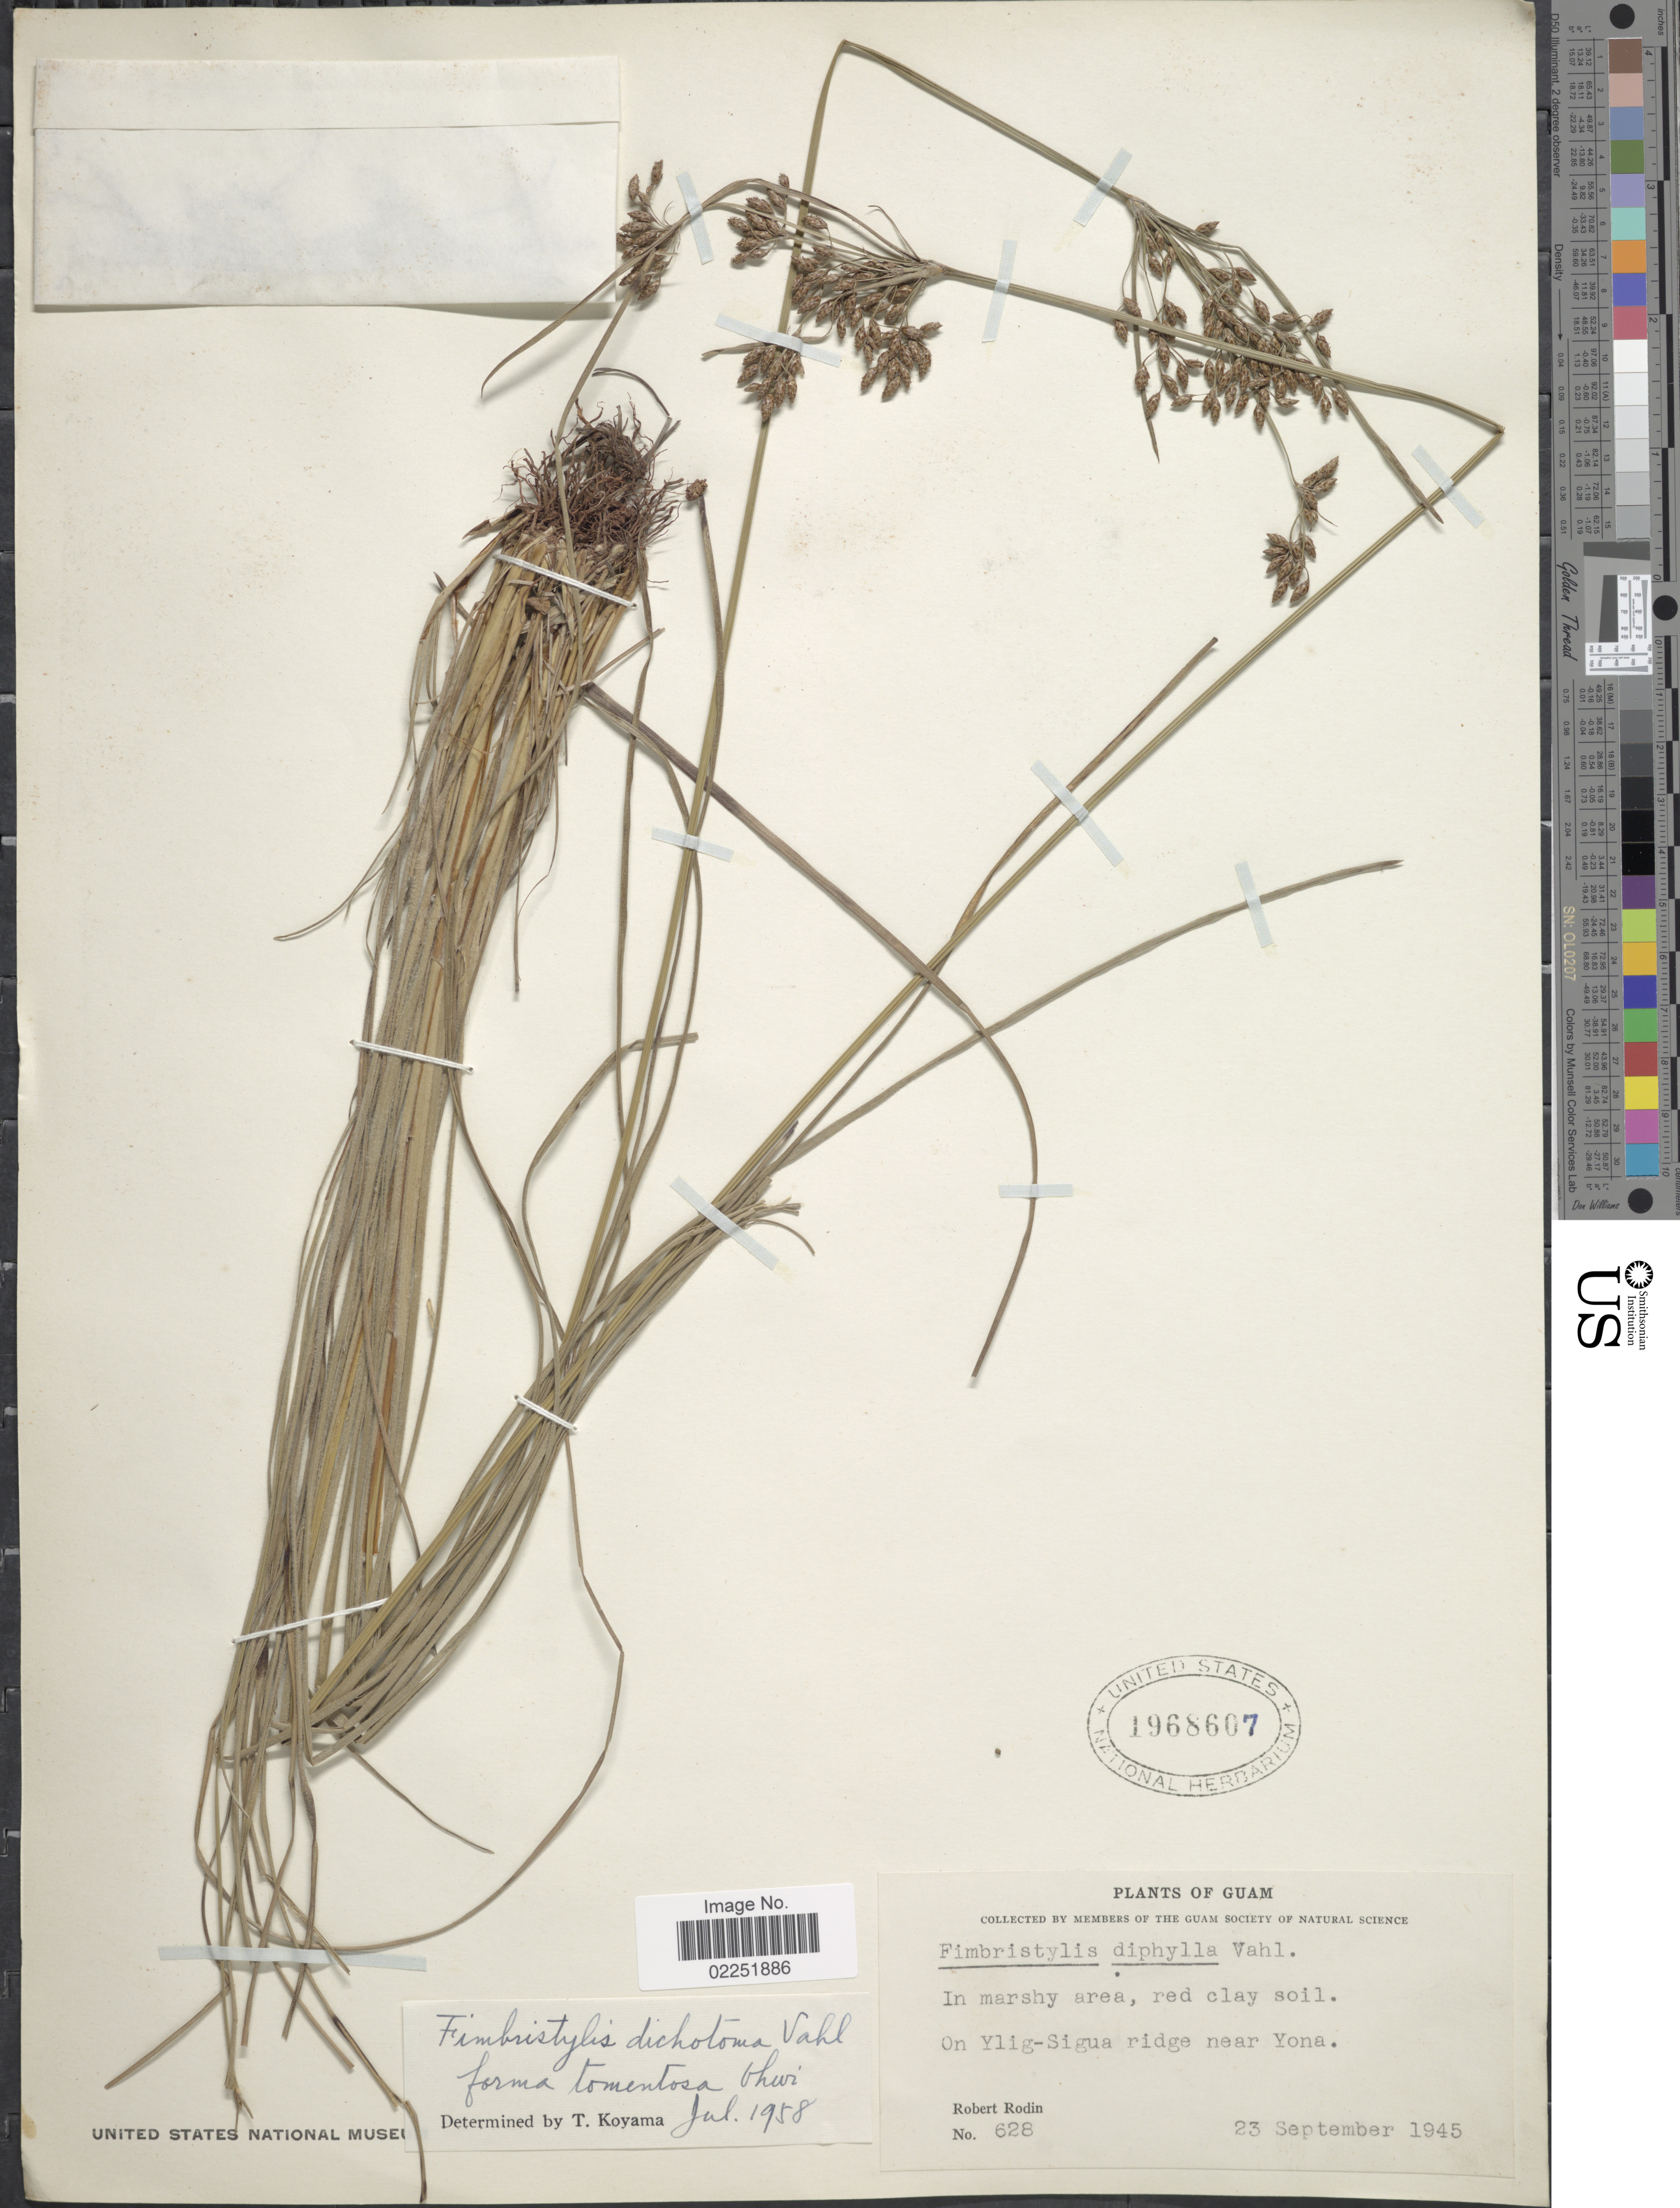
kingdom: Plantae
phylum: Tracheophyta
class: Liliopsida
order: Poales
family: Cyperaceae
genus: Fimbristylis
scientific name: Fimbristylis dichotoma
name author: (L.) Vahl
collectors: R. Rodin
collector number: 628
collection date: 1945-09-23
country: Guam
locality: On Ylig-Sigua ridge near Yona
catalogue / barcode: US 1968607